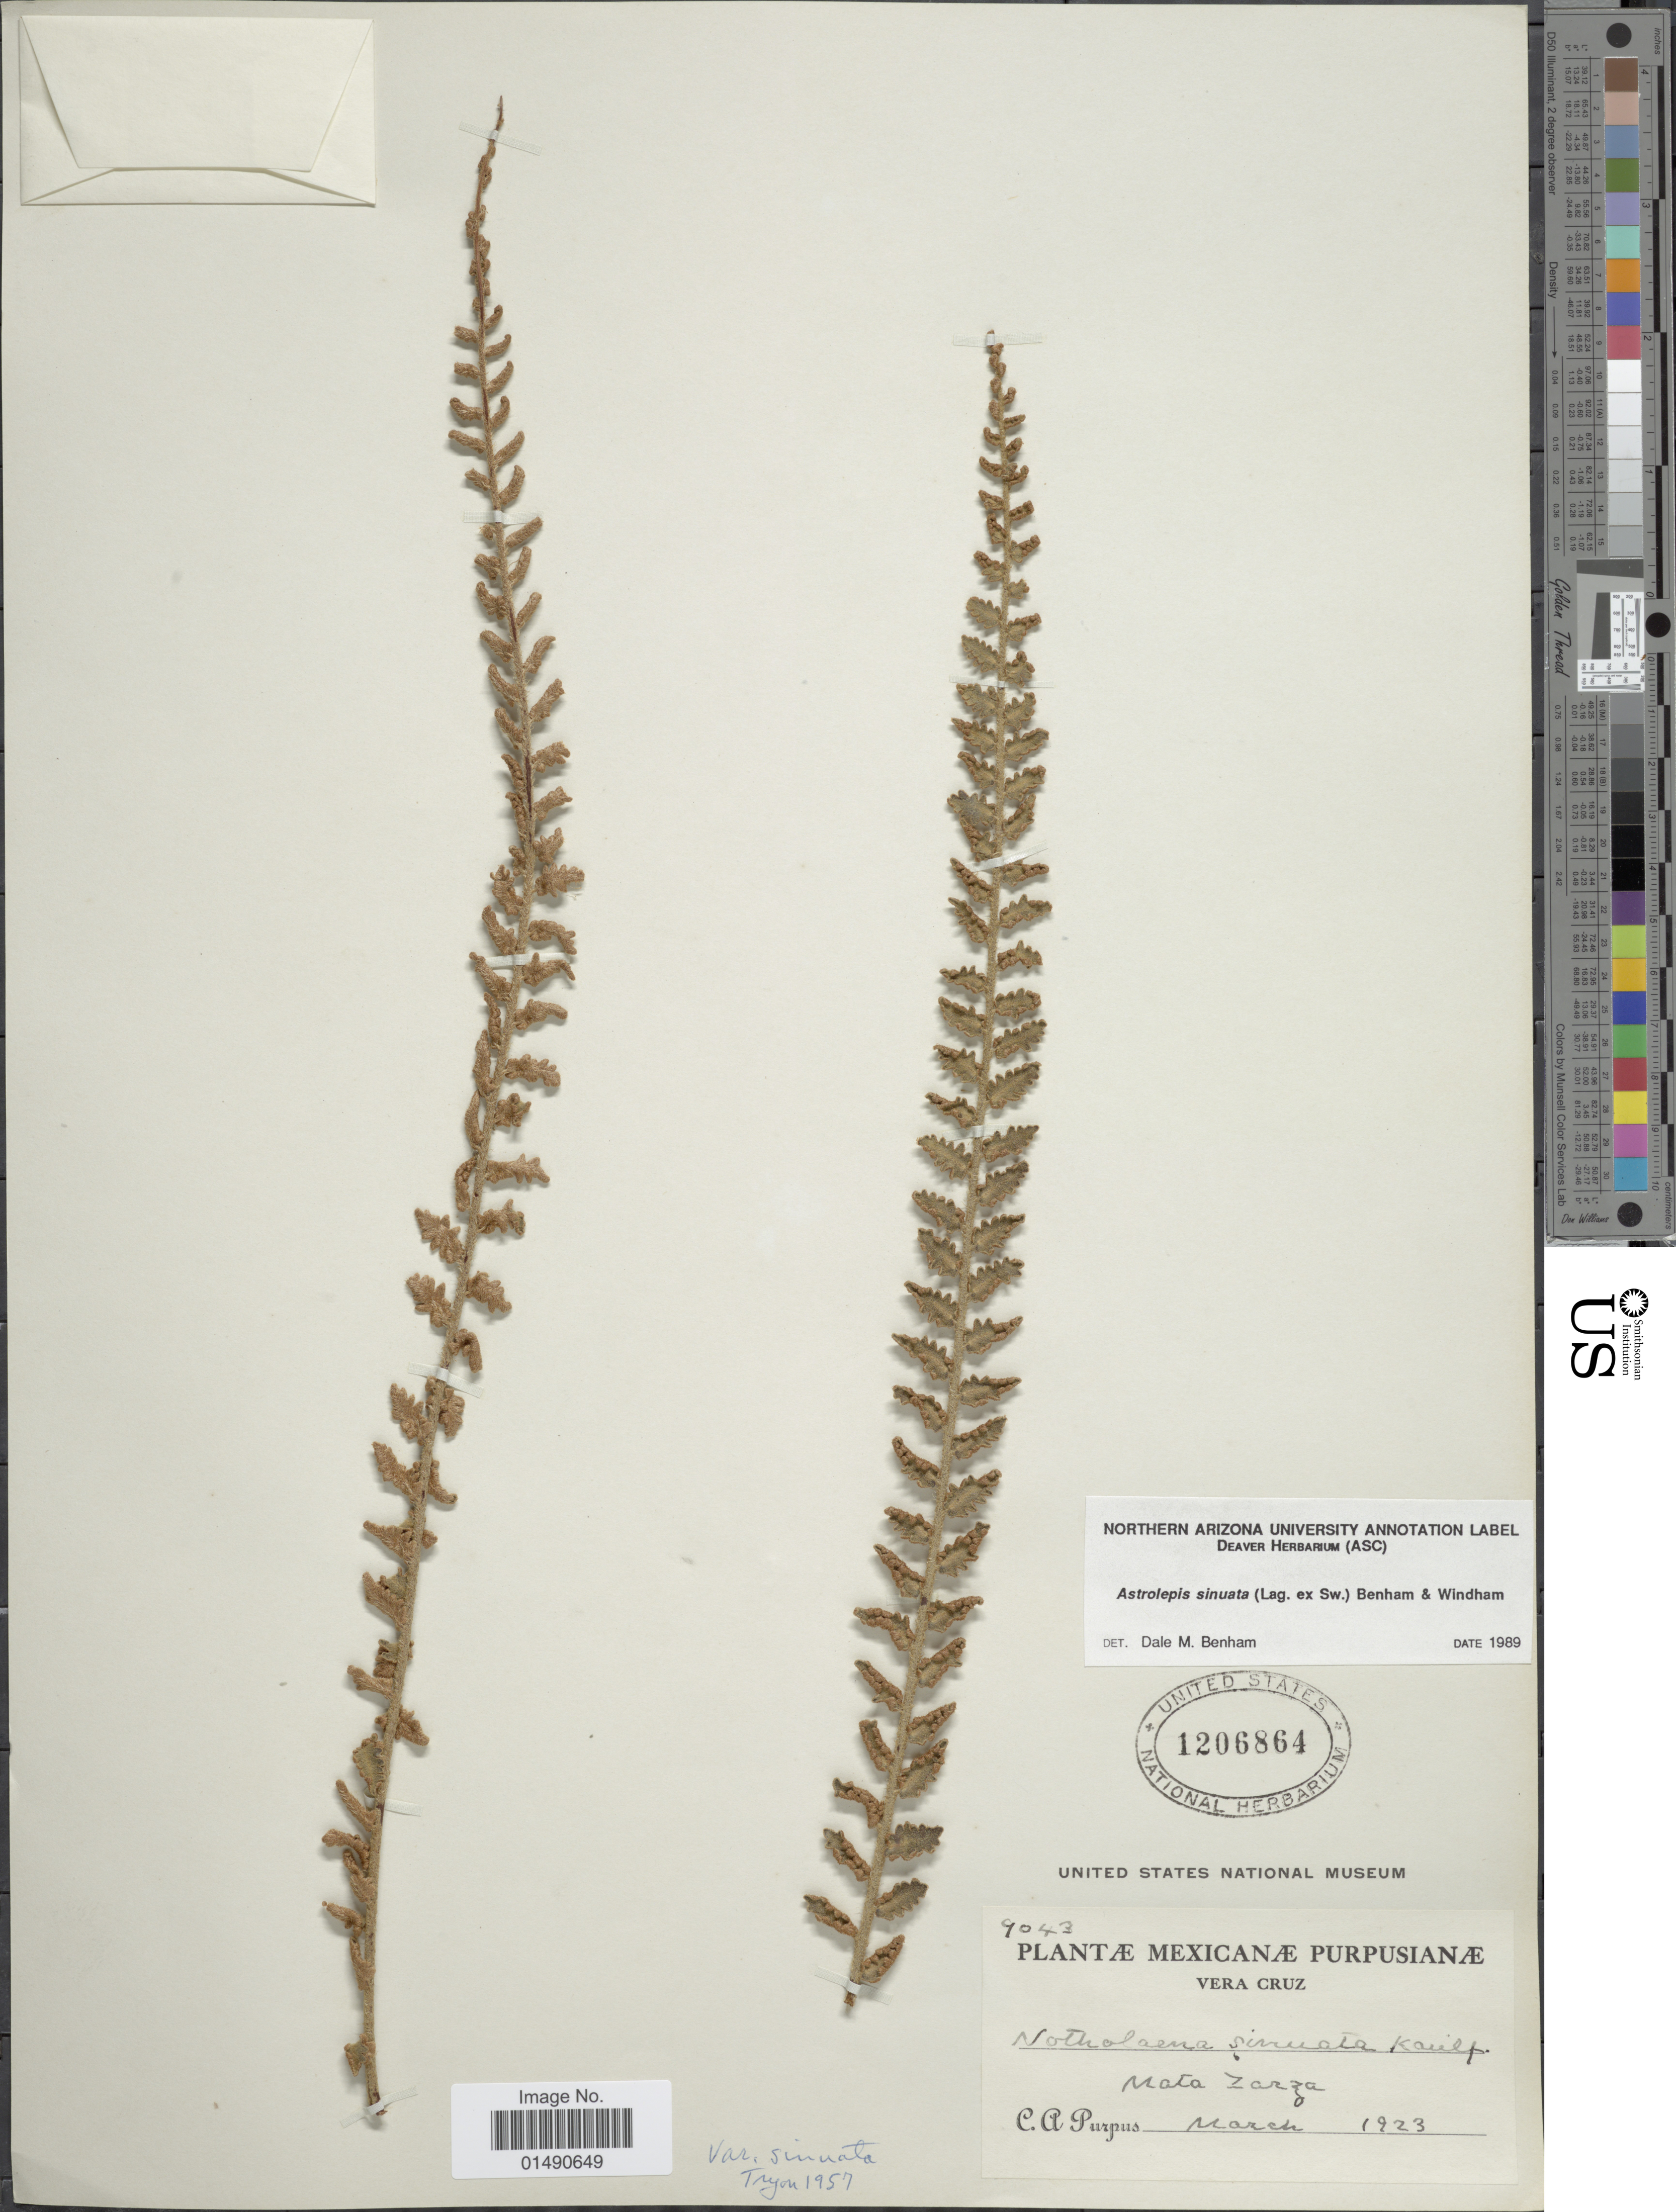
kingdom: Plantae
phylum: Tracheophyta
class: Polypodiopsida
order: Polypodiales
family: Pteridaceae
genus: Astrolepis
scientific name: Astrolepis sinuata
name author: (Lag. ex Sw.) D.M. Benham & Windham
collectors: C. A. Purpus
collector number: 4043*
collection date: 1923-03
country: Mexico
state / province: Veracruz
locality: Vera Cruz, Mata Zarza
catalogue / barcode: US 1206864